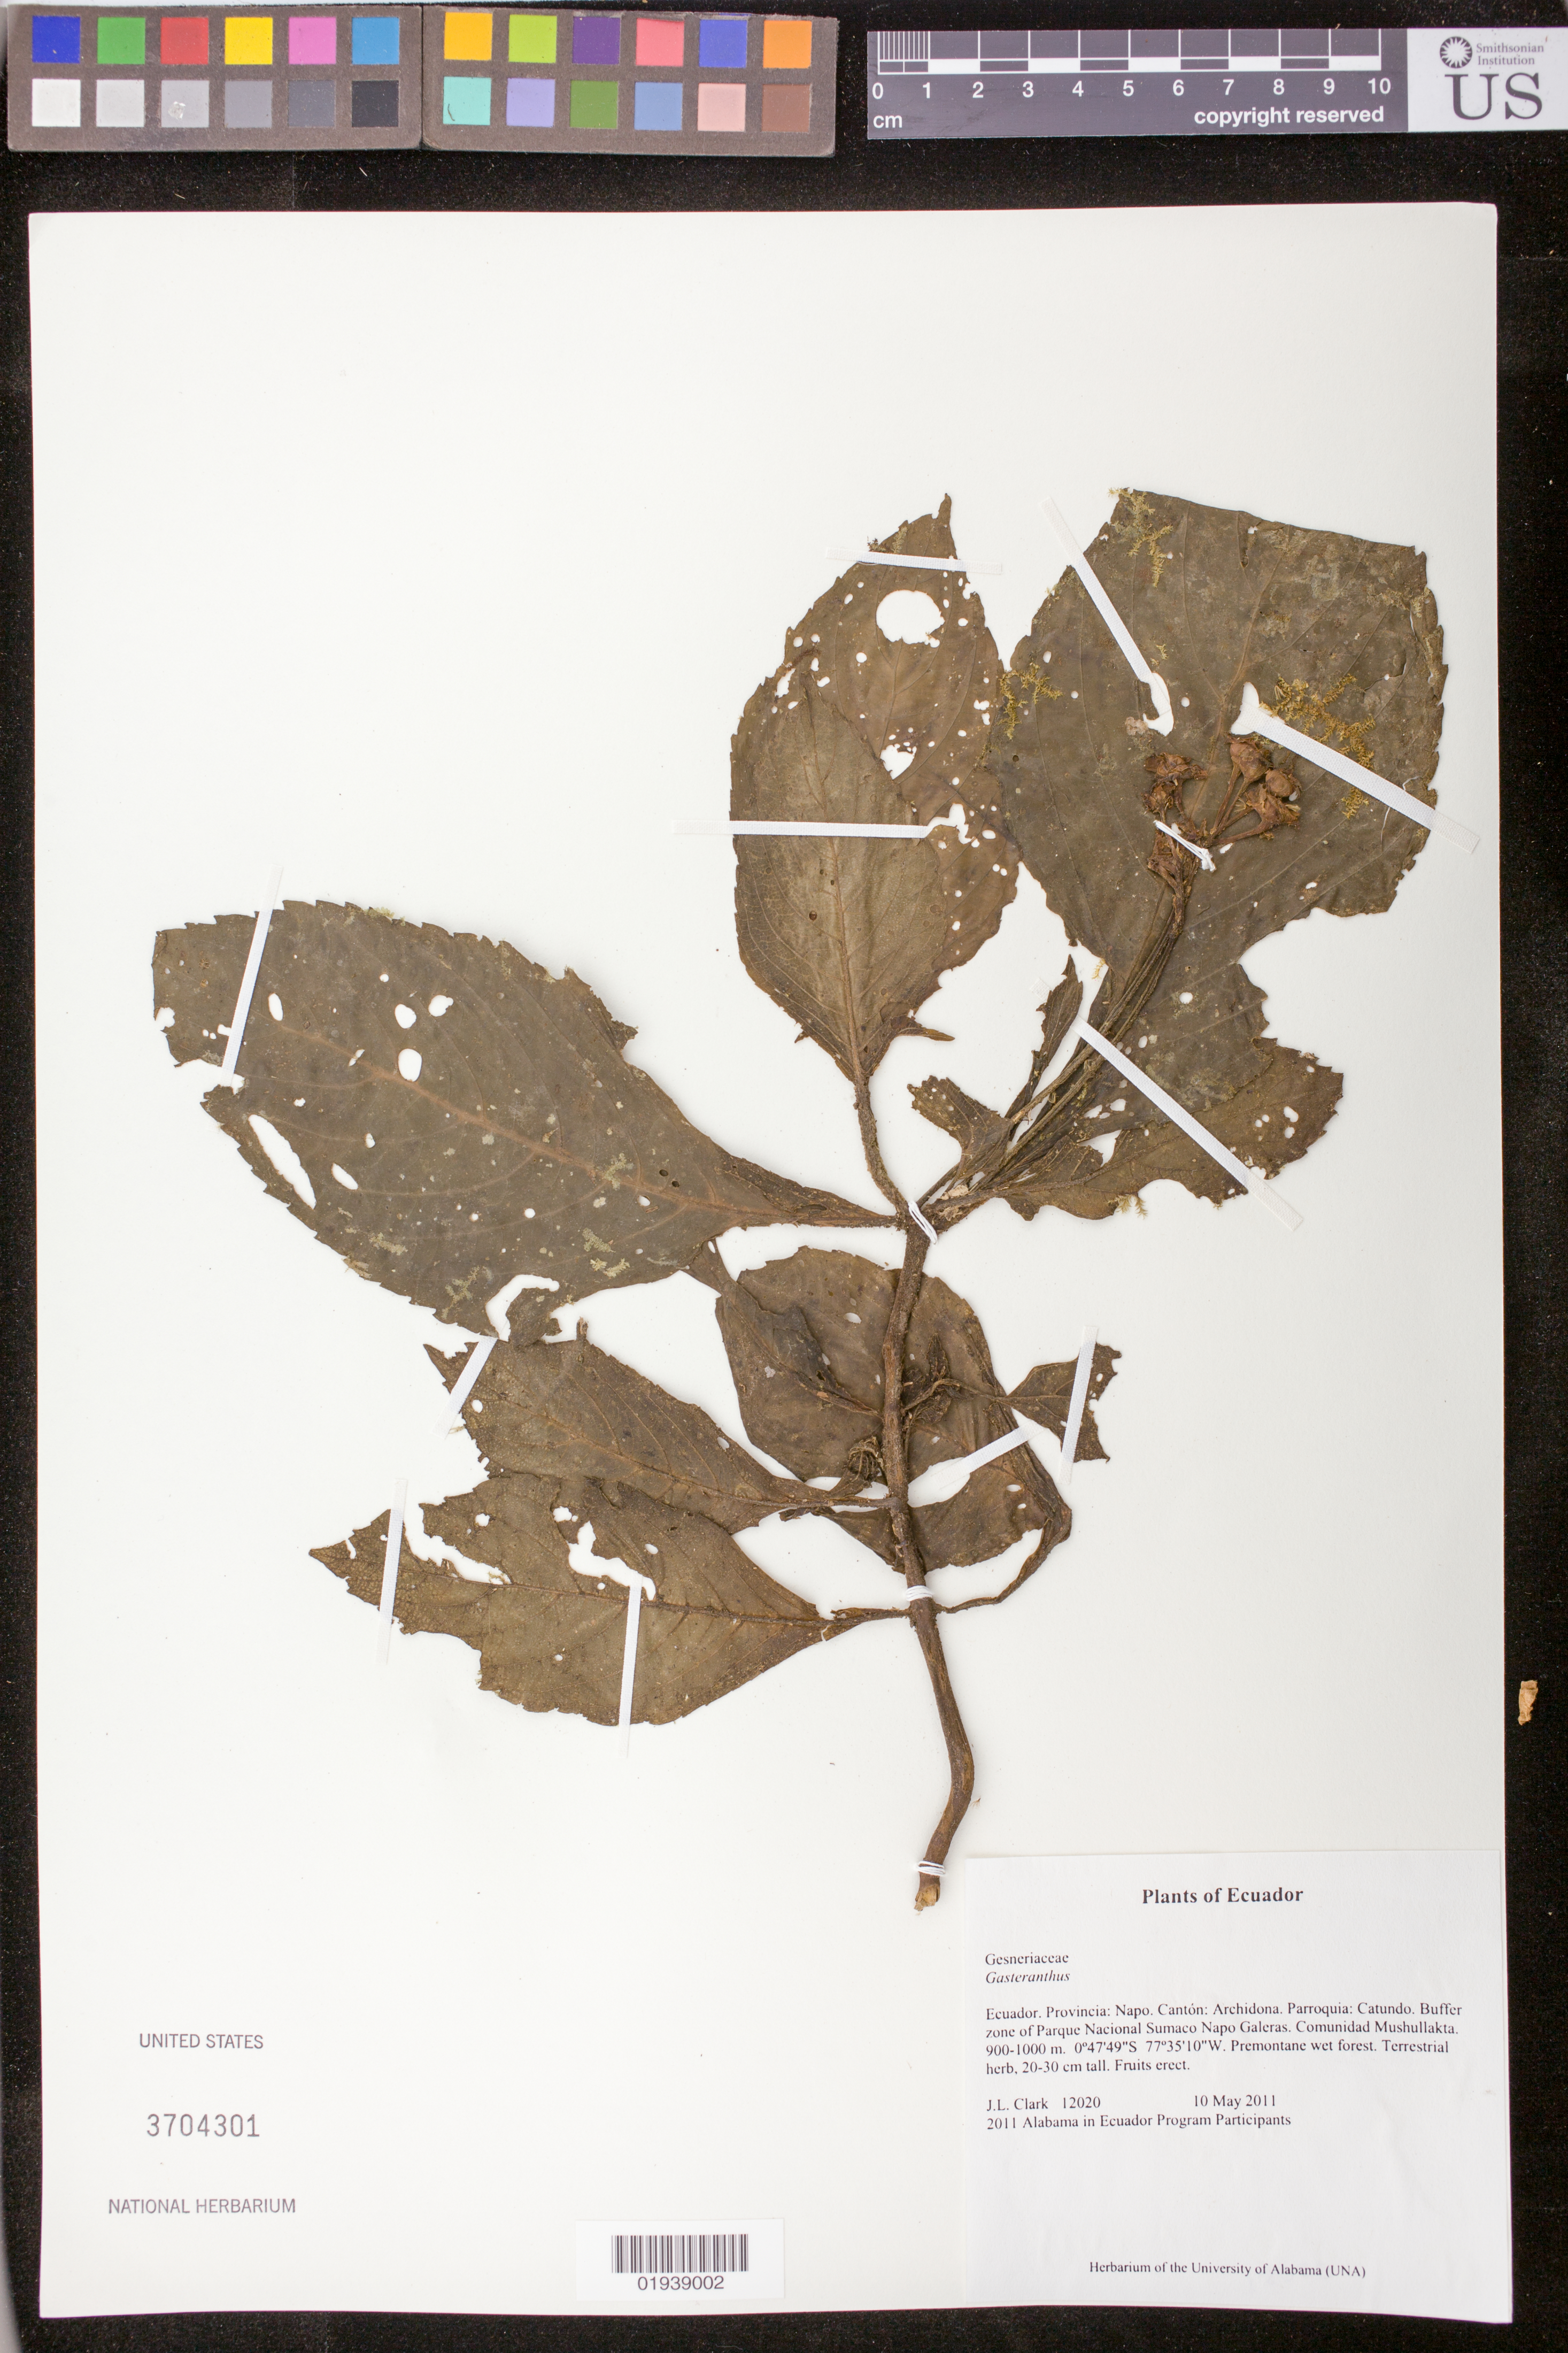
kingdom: Plantae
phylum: Tracheophyta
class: Magnoliopsida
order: Lamiales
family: Gesneriaceae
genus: Gasteranthus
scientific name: Gasteranthus sp.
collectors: J. L. Clark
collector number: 12020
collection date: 2011-05-10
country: Ecuador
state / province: Napo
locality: Canton Archidona, Parroquia Catundo, Buffer zone of Parque National Sumaco Napo Galeras. Communidad Mushullakta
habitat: Premontane wet forest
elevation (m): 900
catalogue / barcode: US 3704301